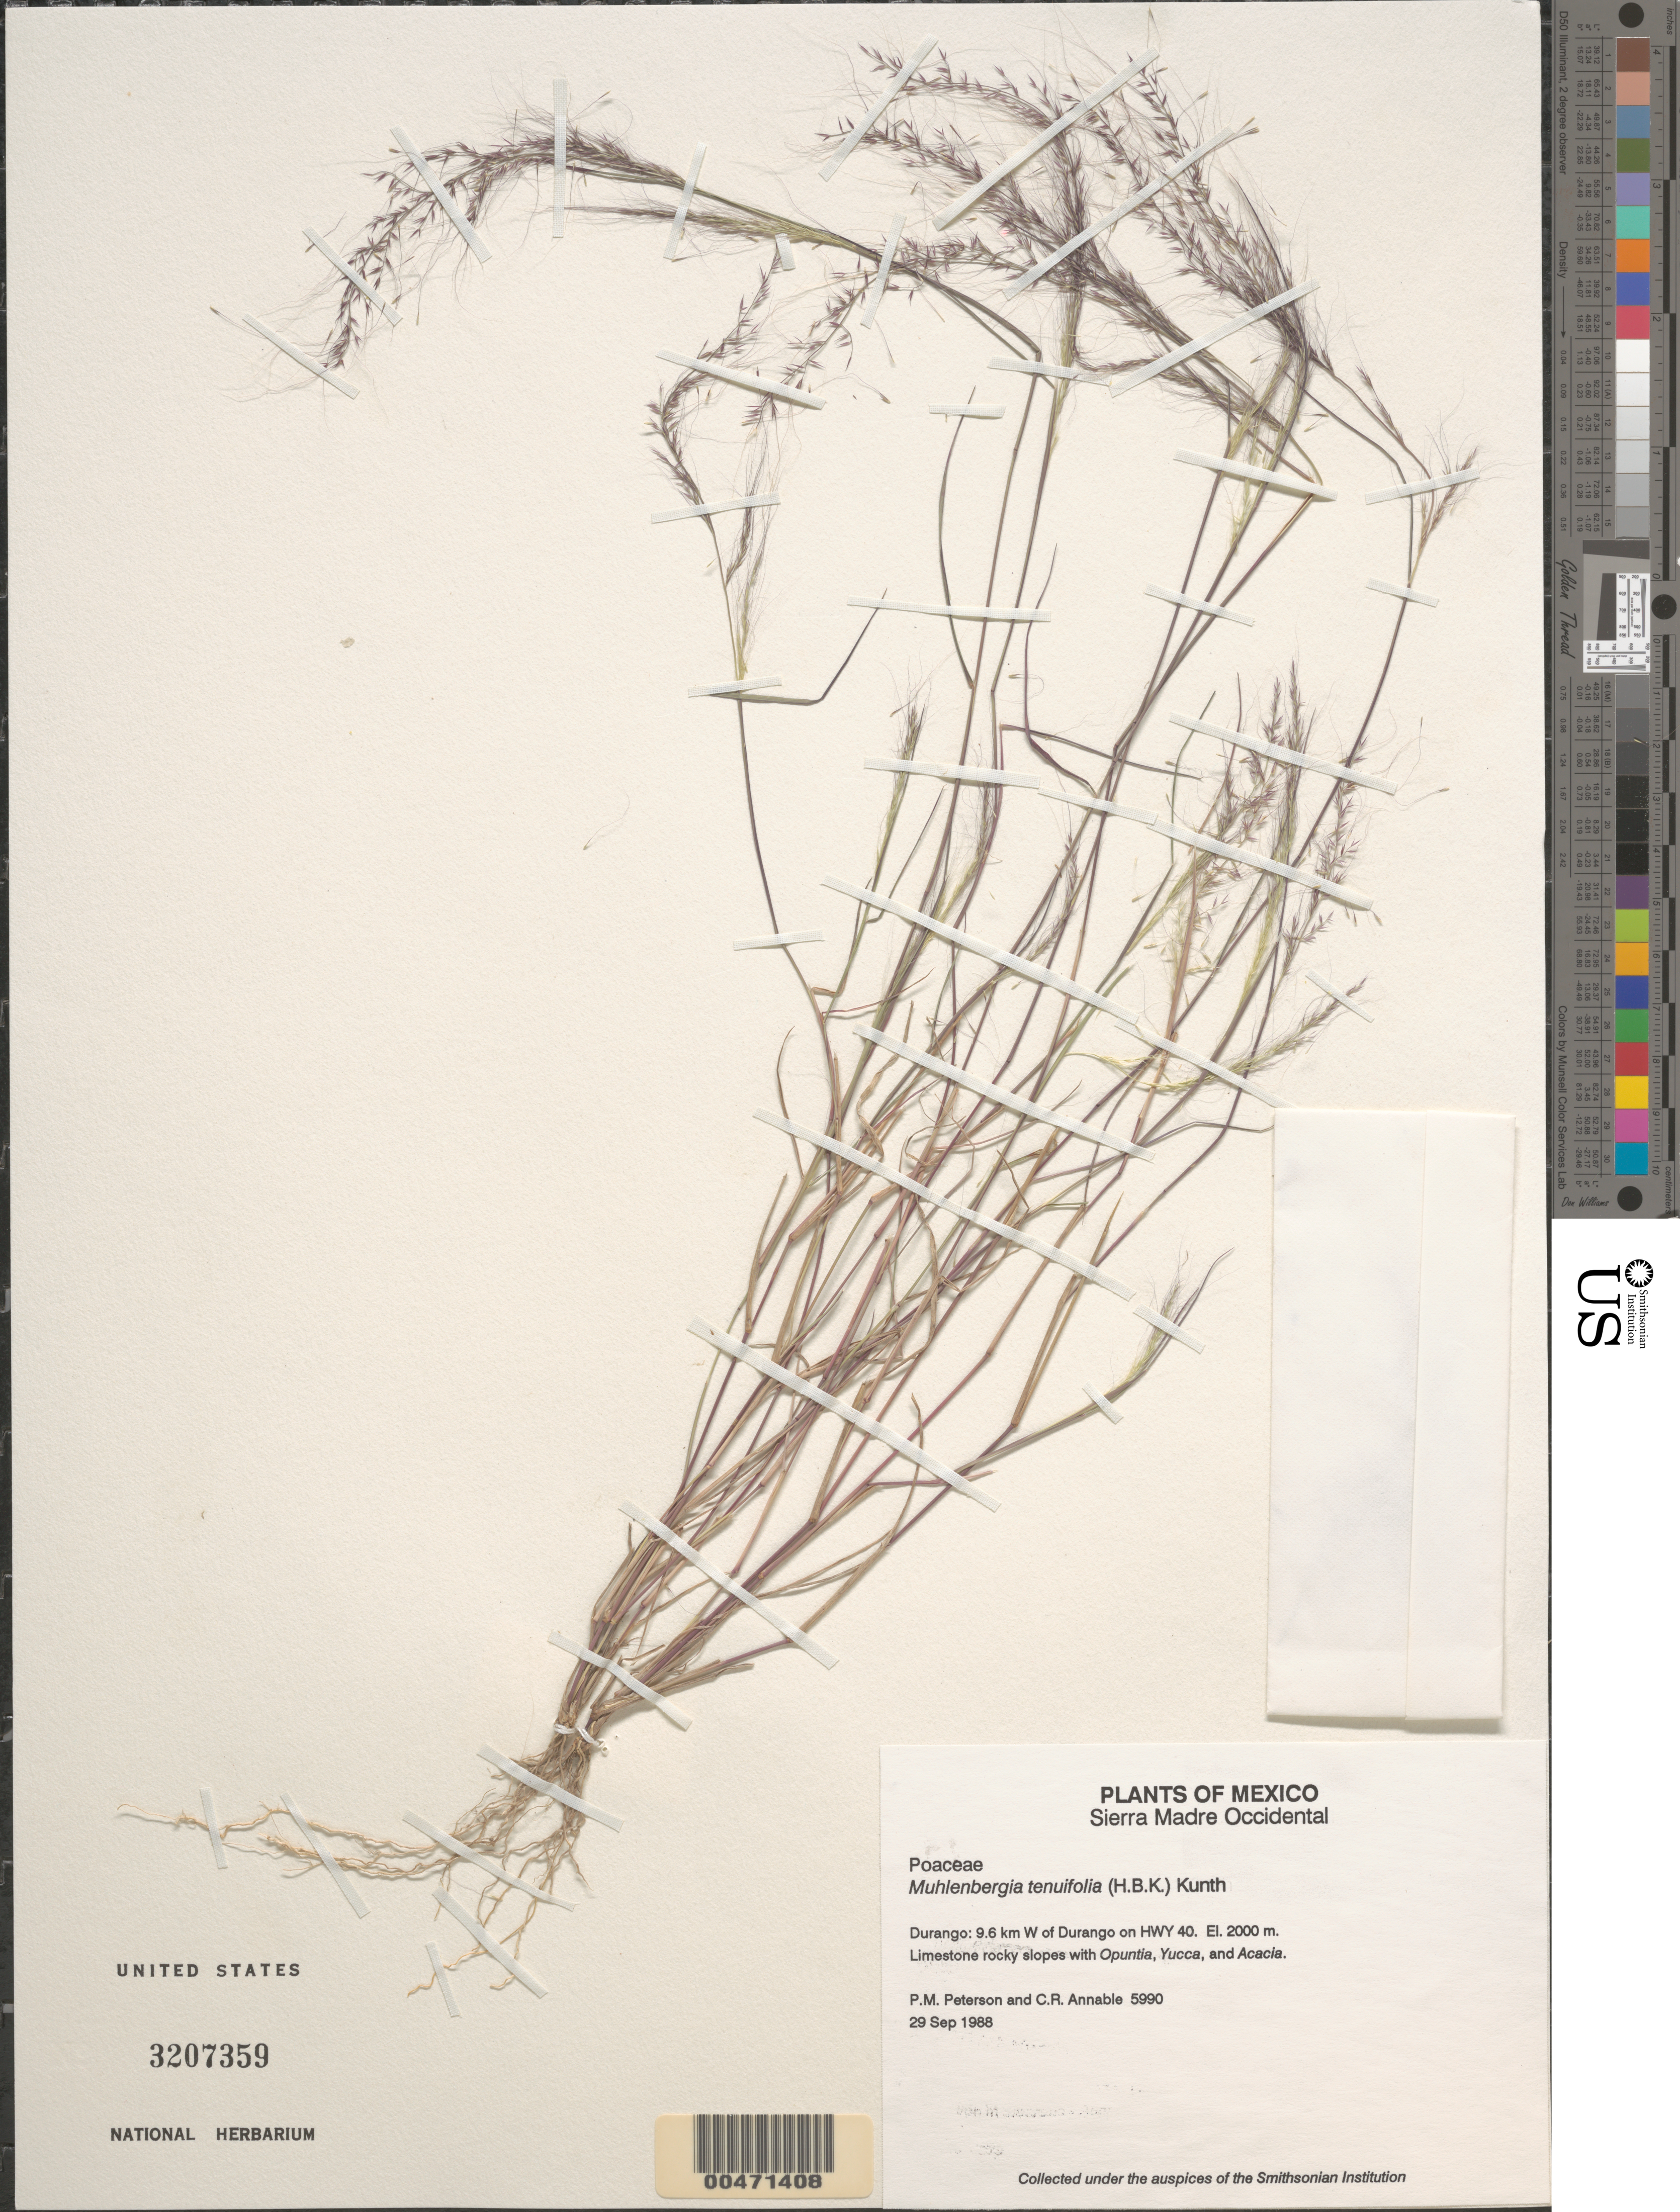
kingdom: Plantae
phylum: Tracheophyta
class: Liliopsida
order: Poales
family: Poaceae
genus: Muhlenbergia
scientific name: Muhlenbergia tenuifolia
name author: (Kunth) Kunth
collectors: P. M. Peterson & C. R. Annable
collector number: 05990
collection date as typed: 29 Sep 1988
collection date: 1988-09-29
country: Mexico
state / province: Durango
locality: Sierra Madre Occidental, 9.6 km W of Durango on Hwy 40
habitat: Limestone rocky slopes with Opuntia, Yucca, and Acacia.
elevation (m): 2000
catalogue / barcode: US 3207359